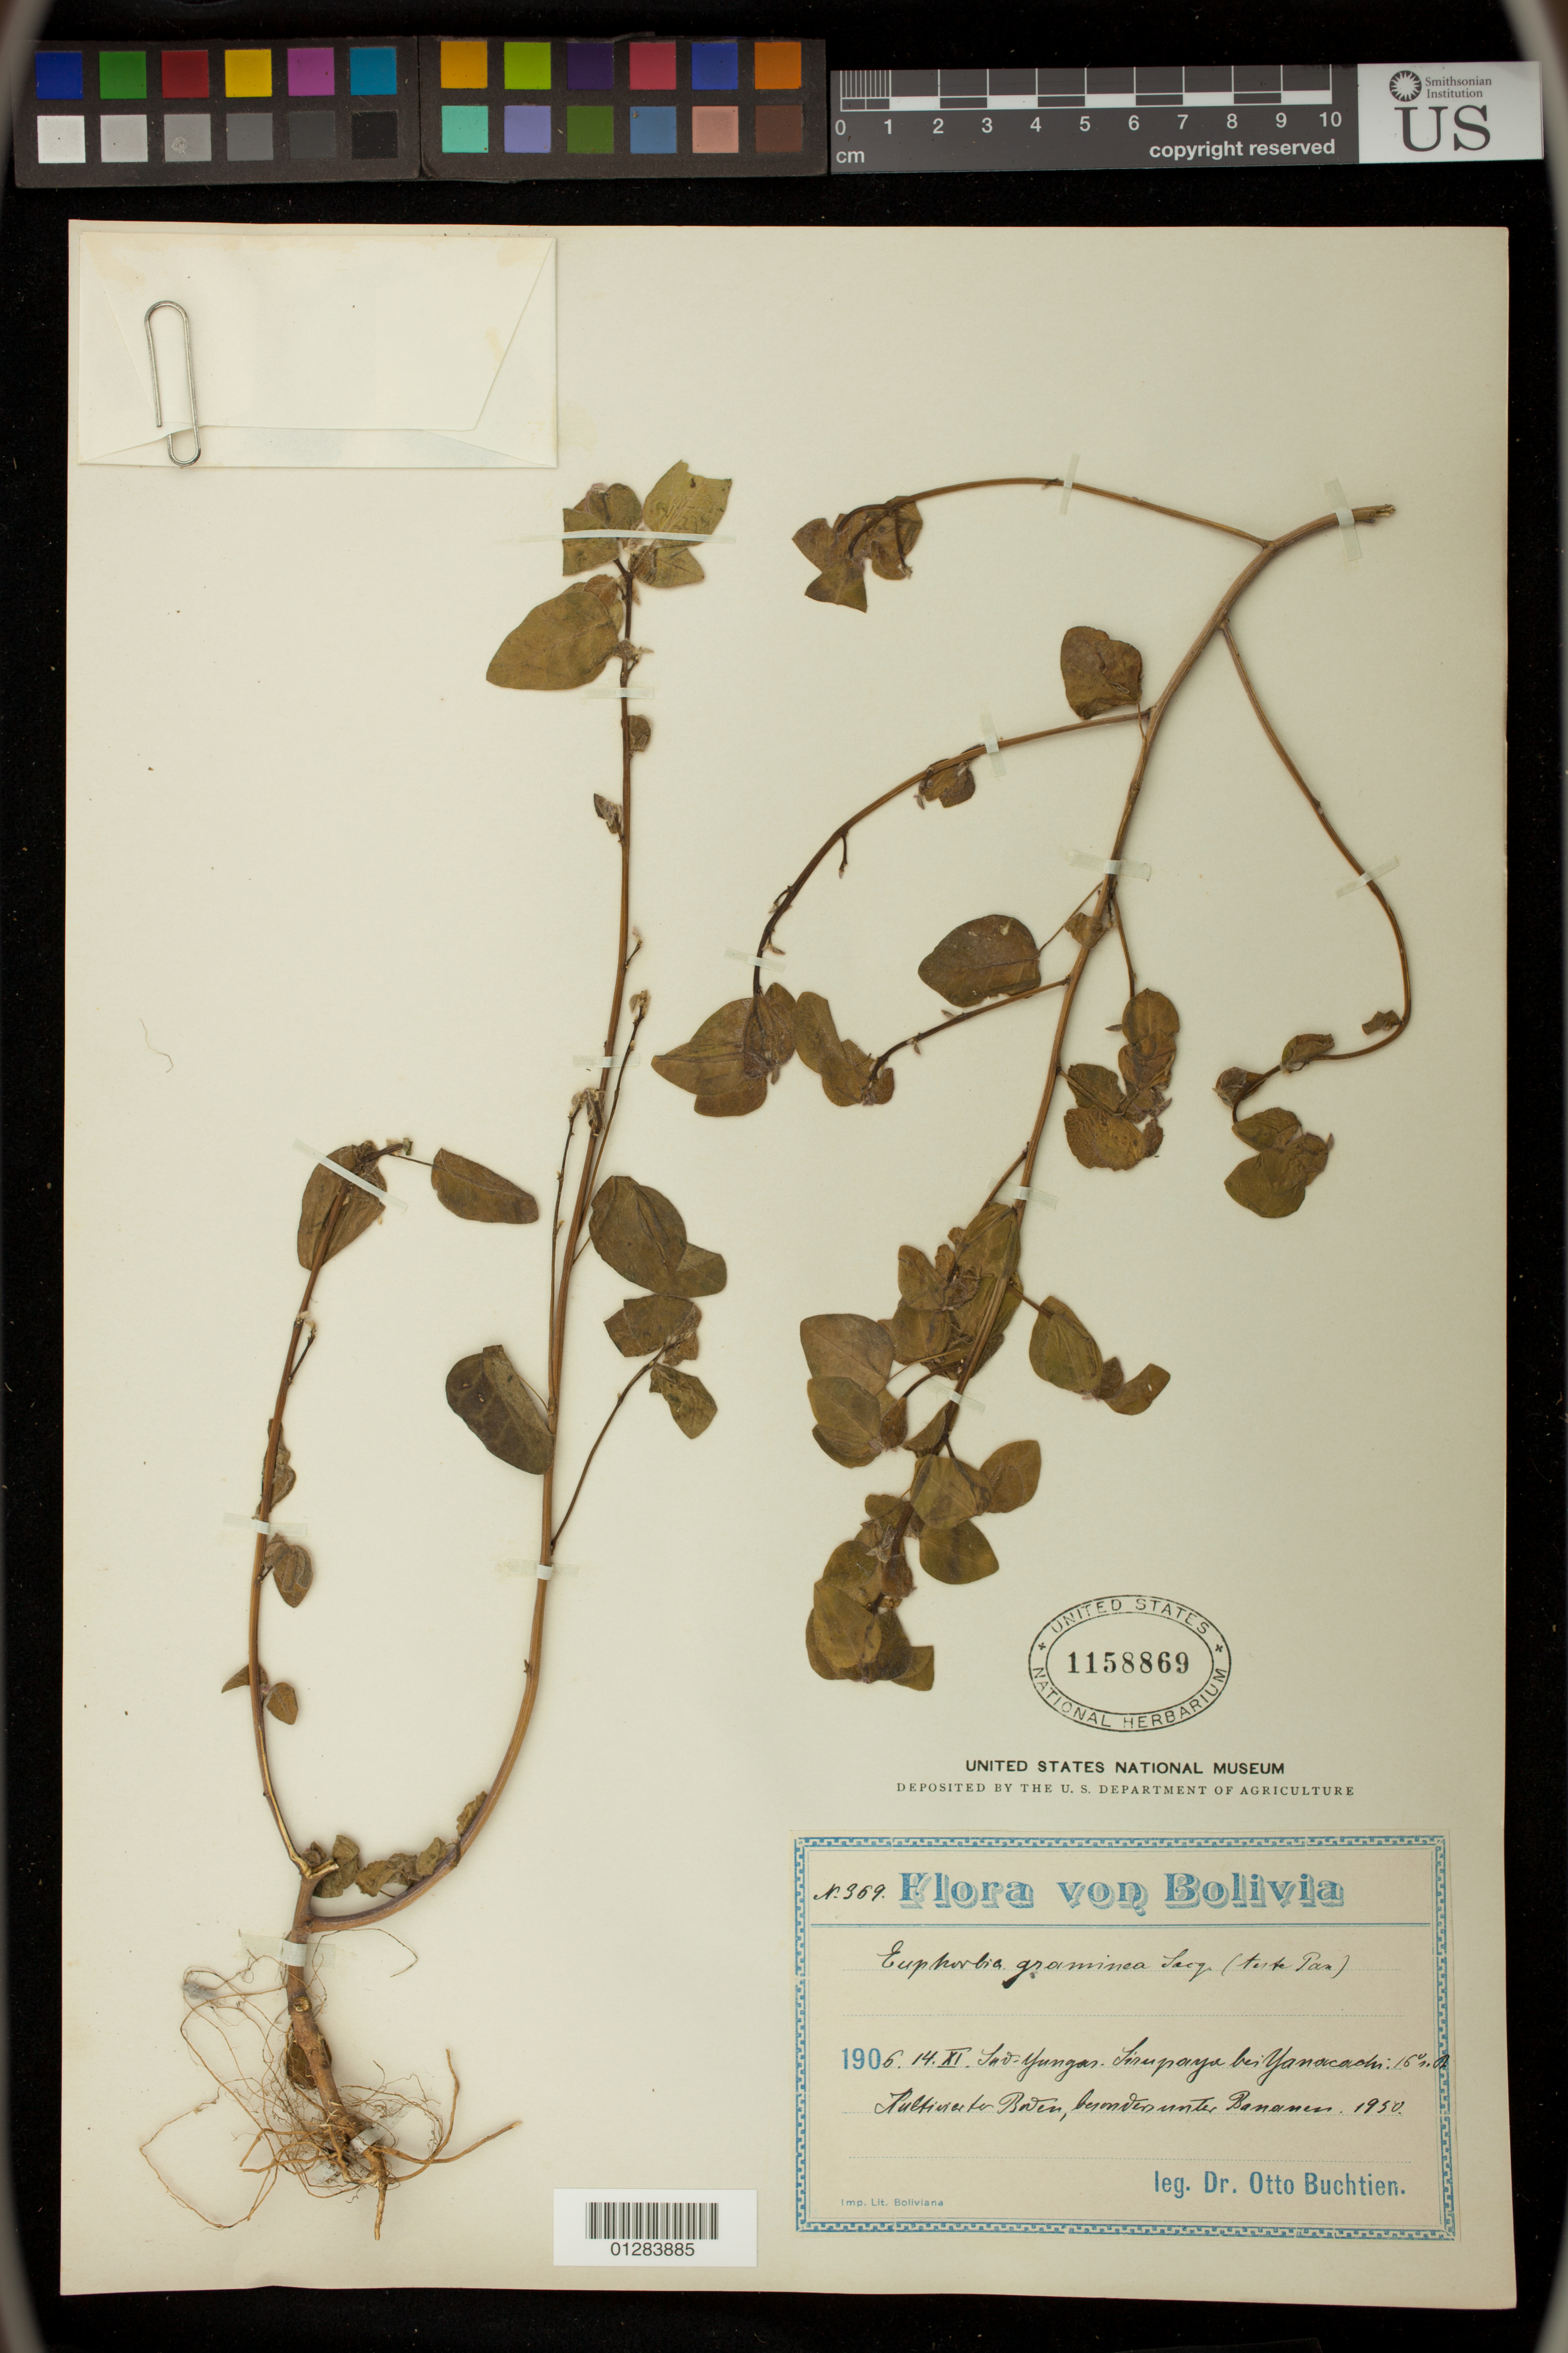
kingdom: Plantae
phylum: Tracheophyta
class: Magnoliopsida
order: Malpighiales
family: Euphorbiaceae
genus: Euphorbia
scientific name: Euphorbia poeppigii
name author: (Klotzsch & Garcke) Boiss.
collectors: O. Buchtien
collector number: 369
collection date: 1906-11-14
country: Bolivia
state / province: La Paz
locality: Sud-Yungas. Sirupaya bei Yanacachi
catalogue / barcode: US 1158869